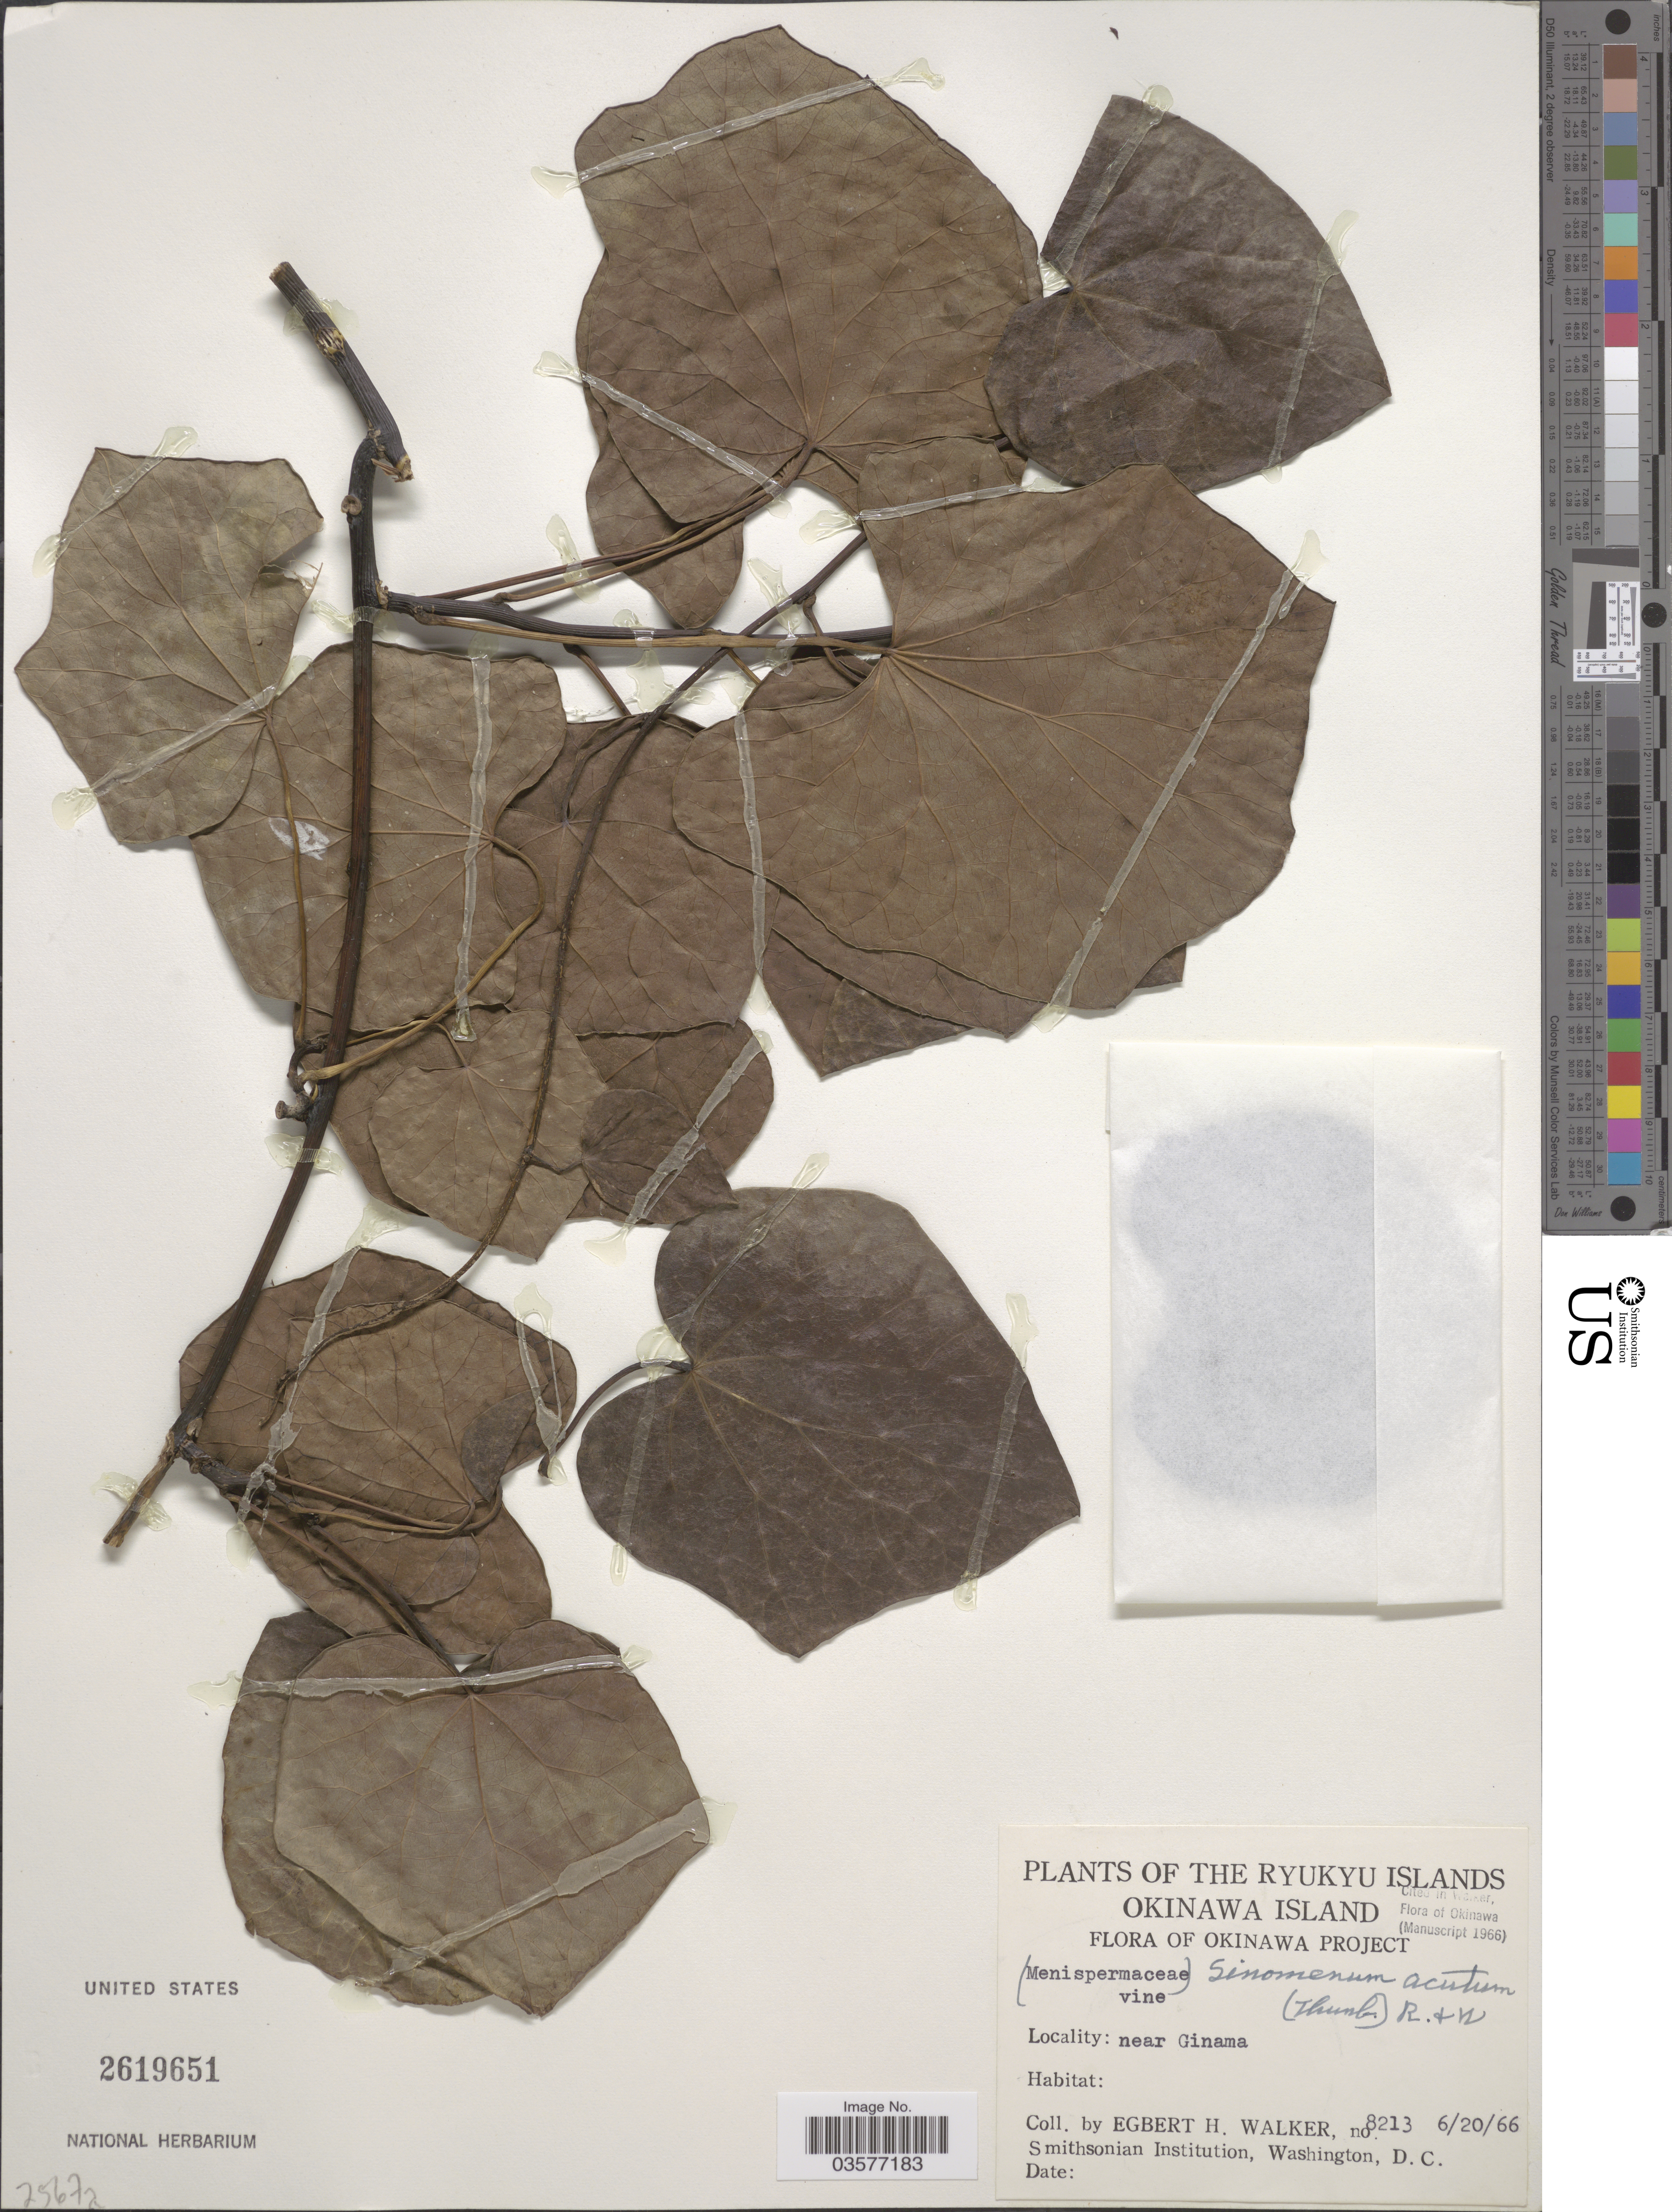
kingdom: Plantae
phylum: Tracheophyta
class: Magnoliopsida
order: Ranunculales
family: Menispermaceae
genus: Sinomenium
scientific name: Sinomenium acutum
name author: (Thunb.) Rehder & E.H. Wilson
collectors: E. H. Walker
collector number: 8213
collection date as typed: Transcribed d/m/y: 20/6/66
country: Japan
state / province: Okinawa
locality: The Ryukyu Islands, Okinawa Island. Near Ginama.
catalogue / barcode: US 2619651